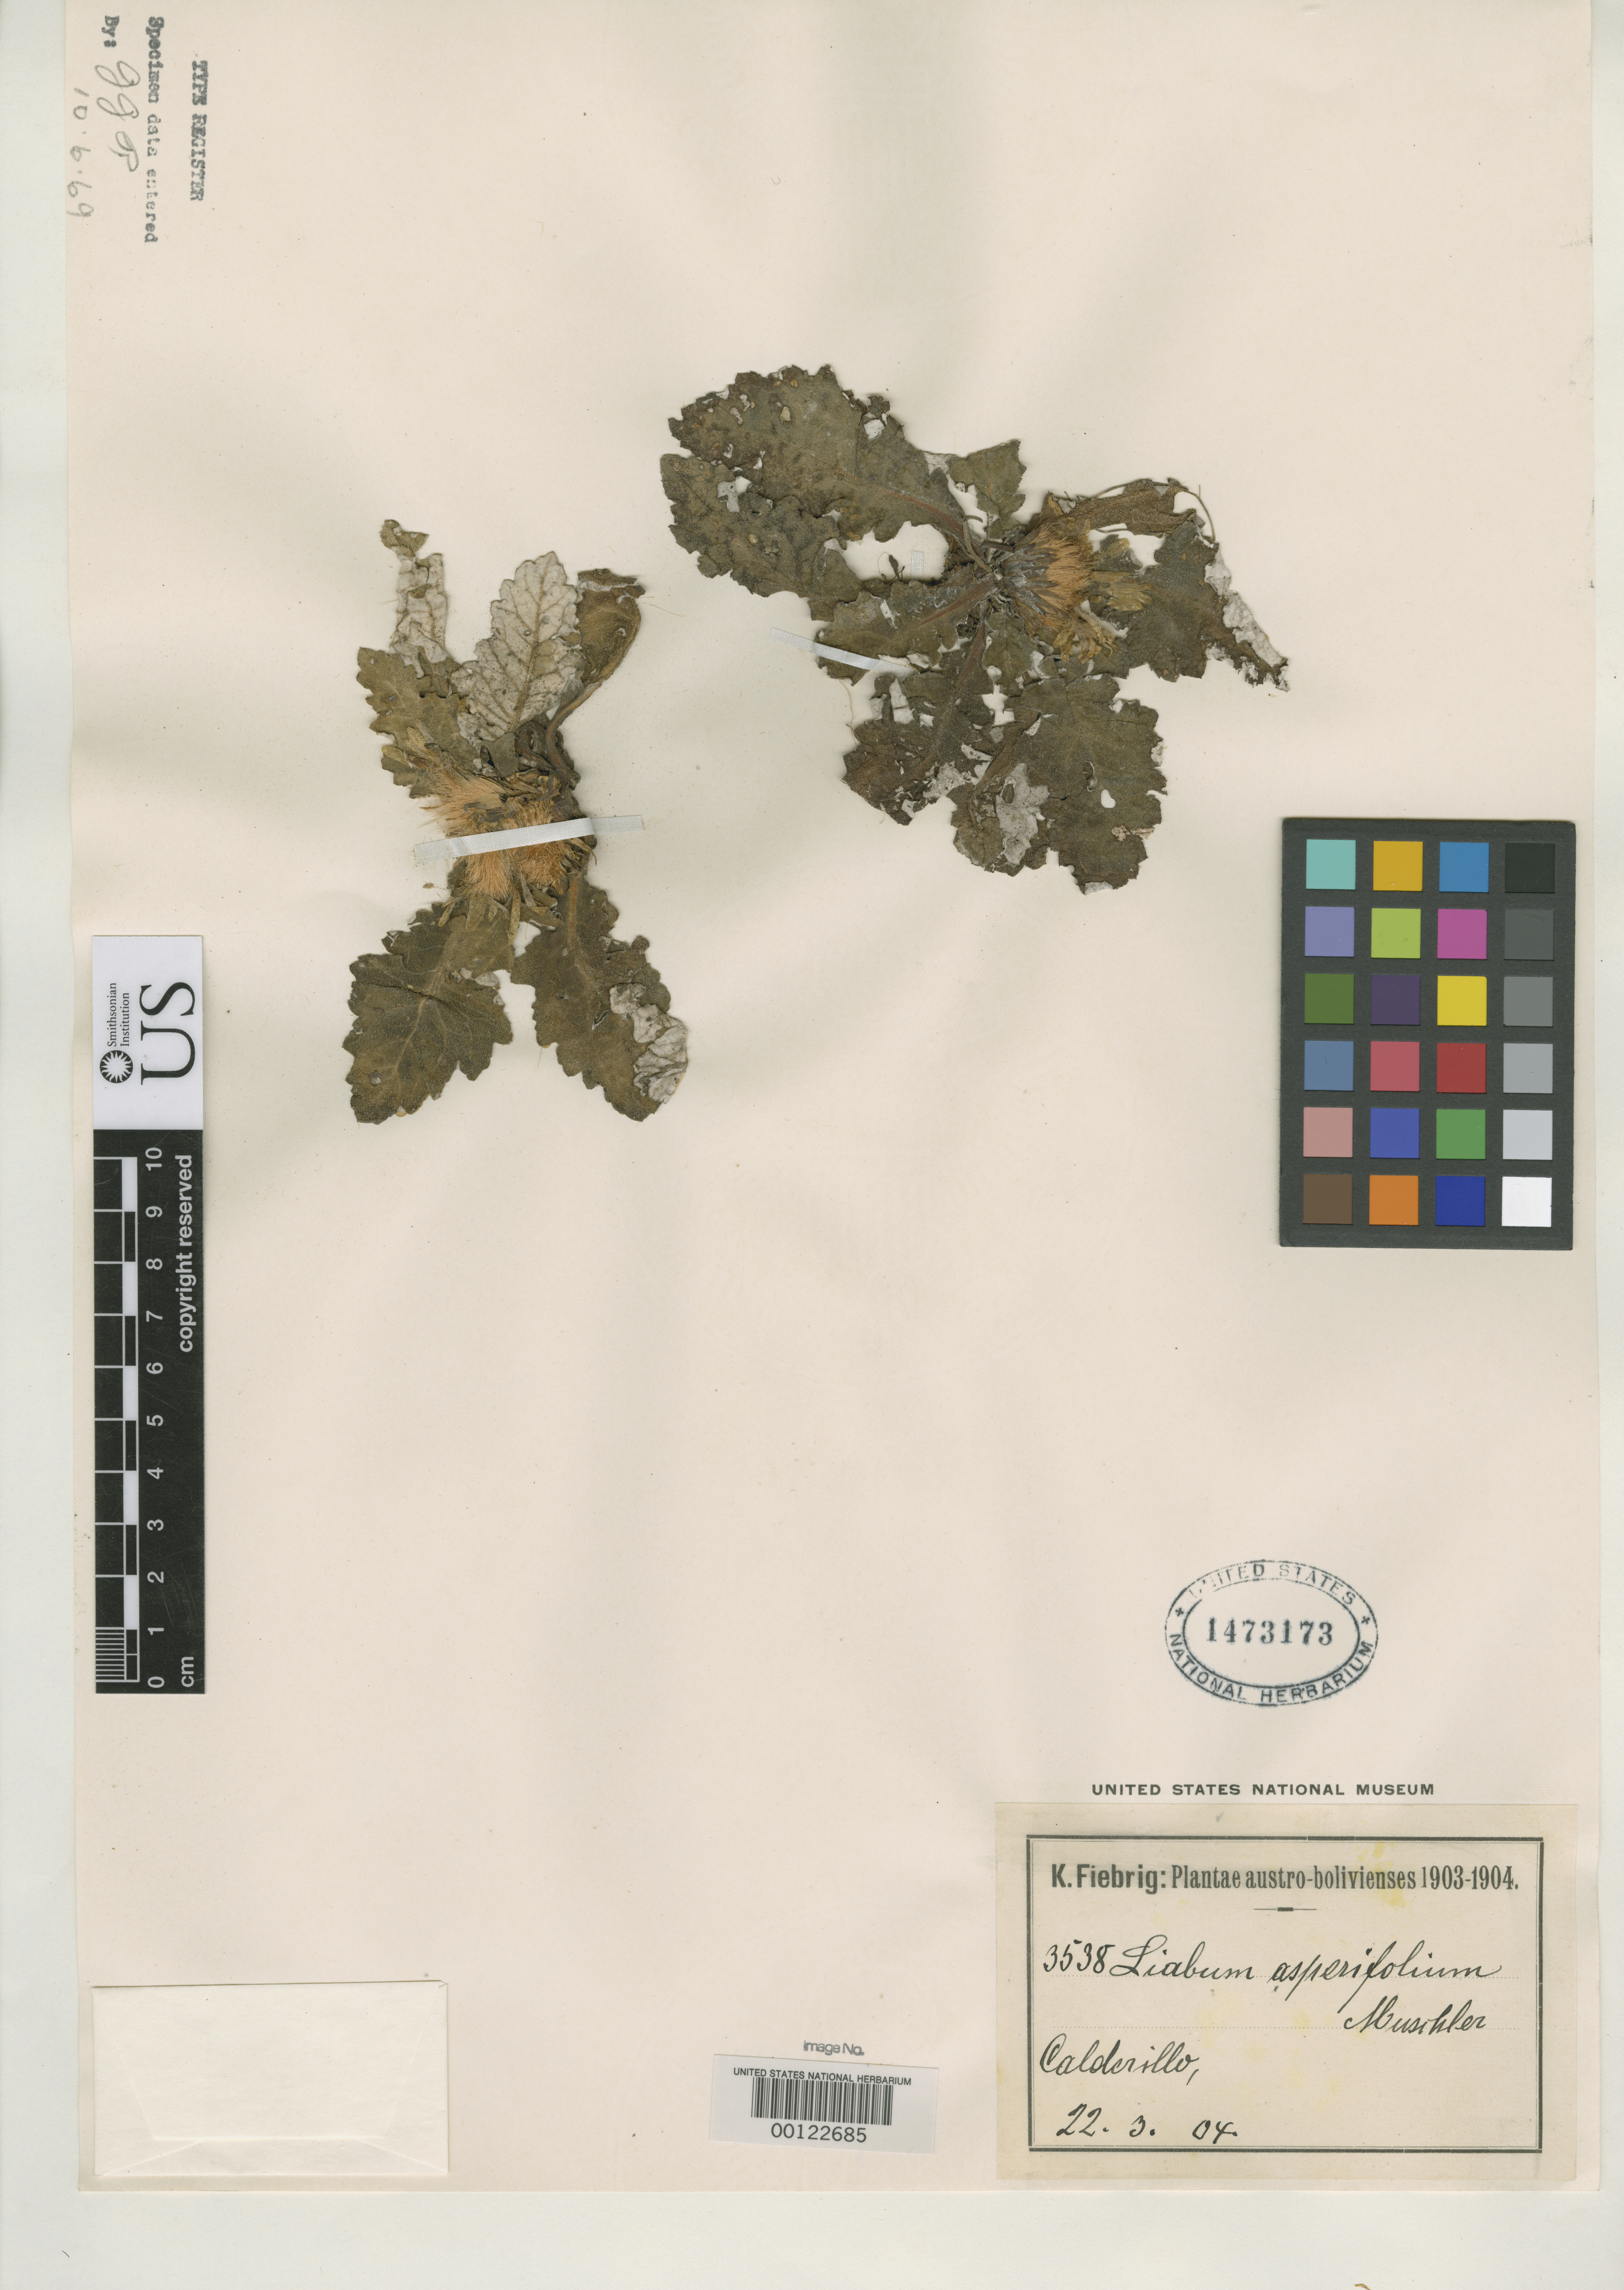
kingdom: Plantae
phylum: Tracheophyta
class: Magnoliopsida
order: Asterales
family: Asteraceae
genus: Liabum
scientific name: Liabum asperifolium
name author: Muschl.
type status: Isosyntype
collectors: K. Fiebrig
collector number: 3538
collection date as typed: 22 Mar 1904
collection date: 1904-03-22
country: Bolivia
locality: Calderillo.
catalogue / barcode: US 1473173